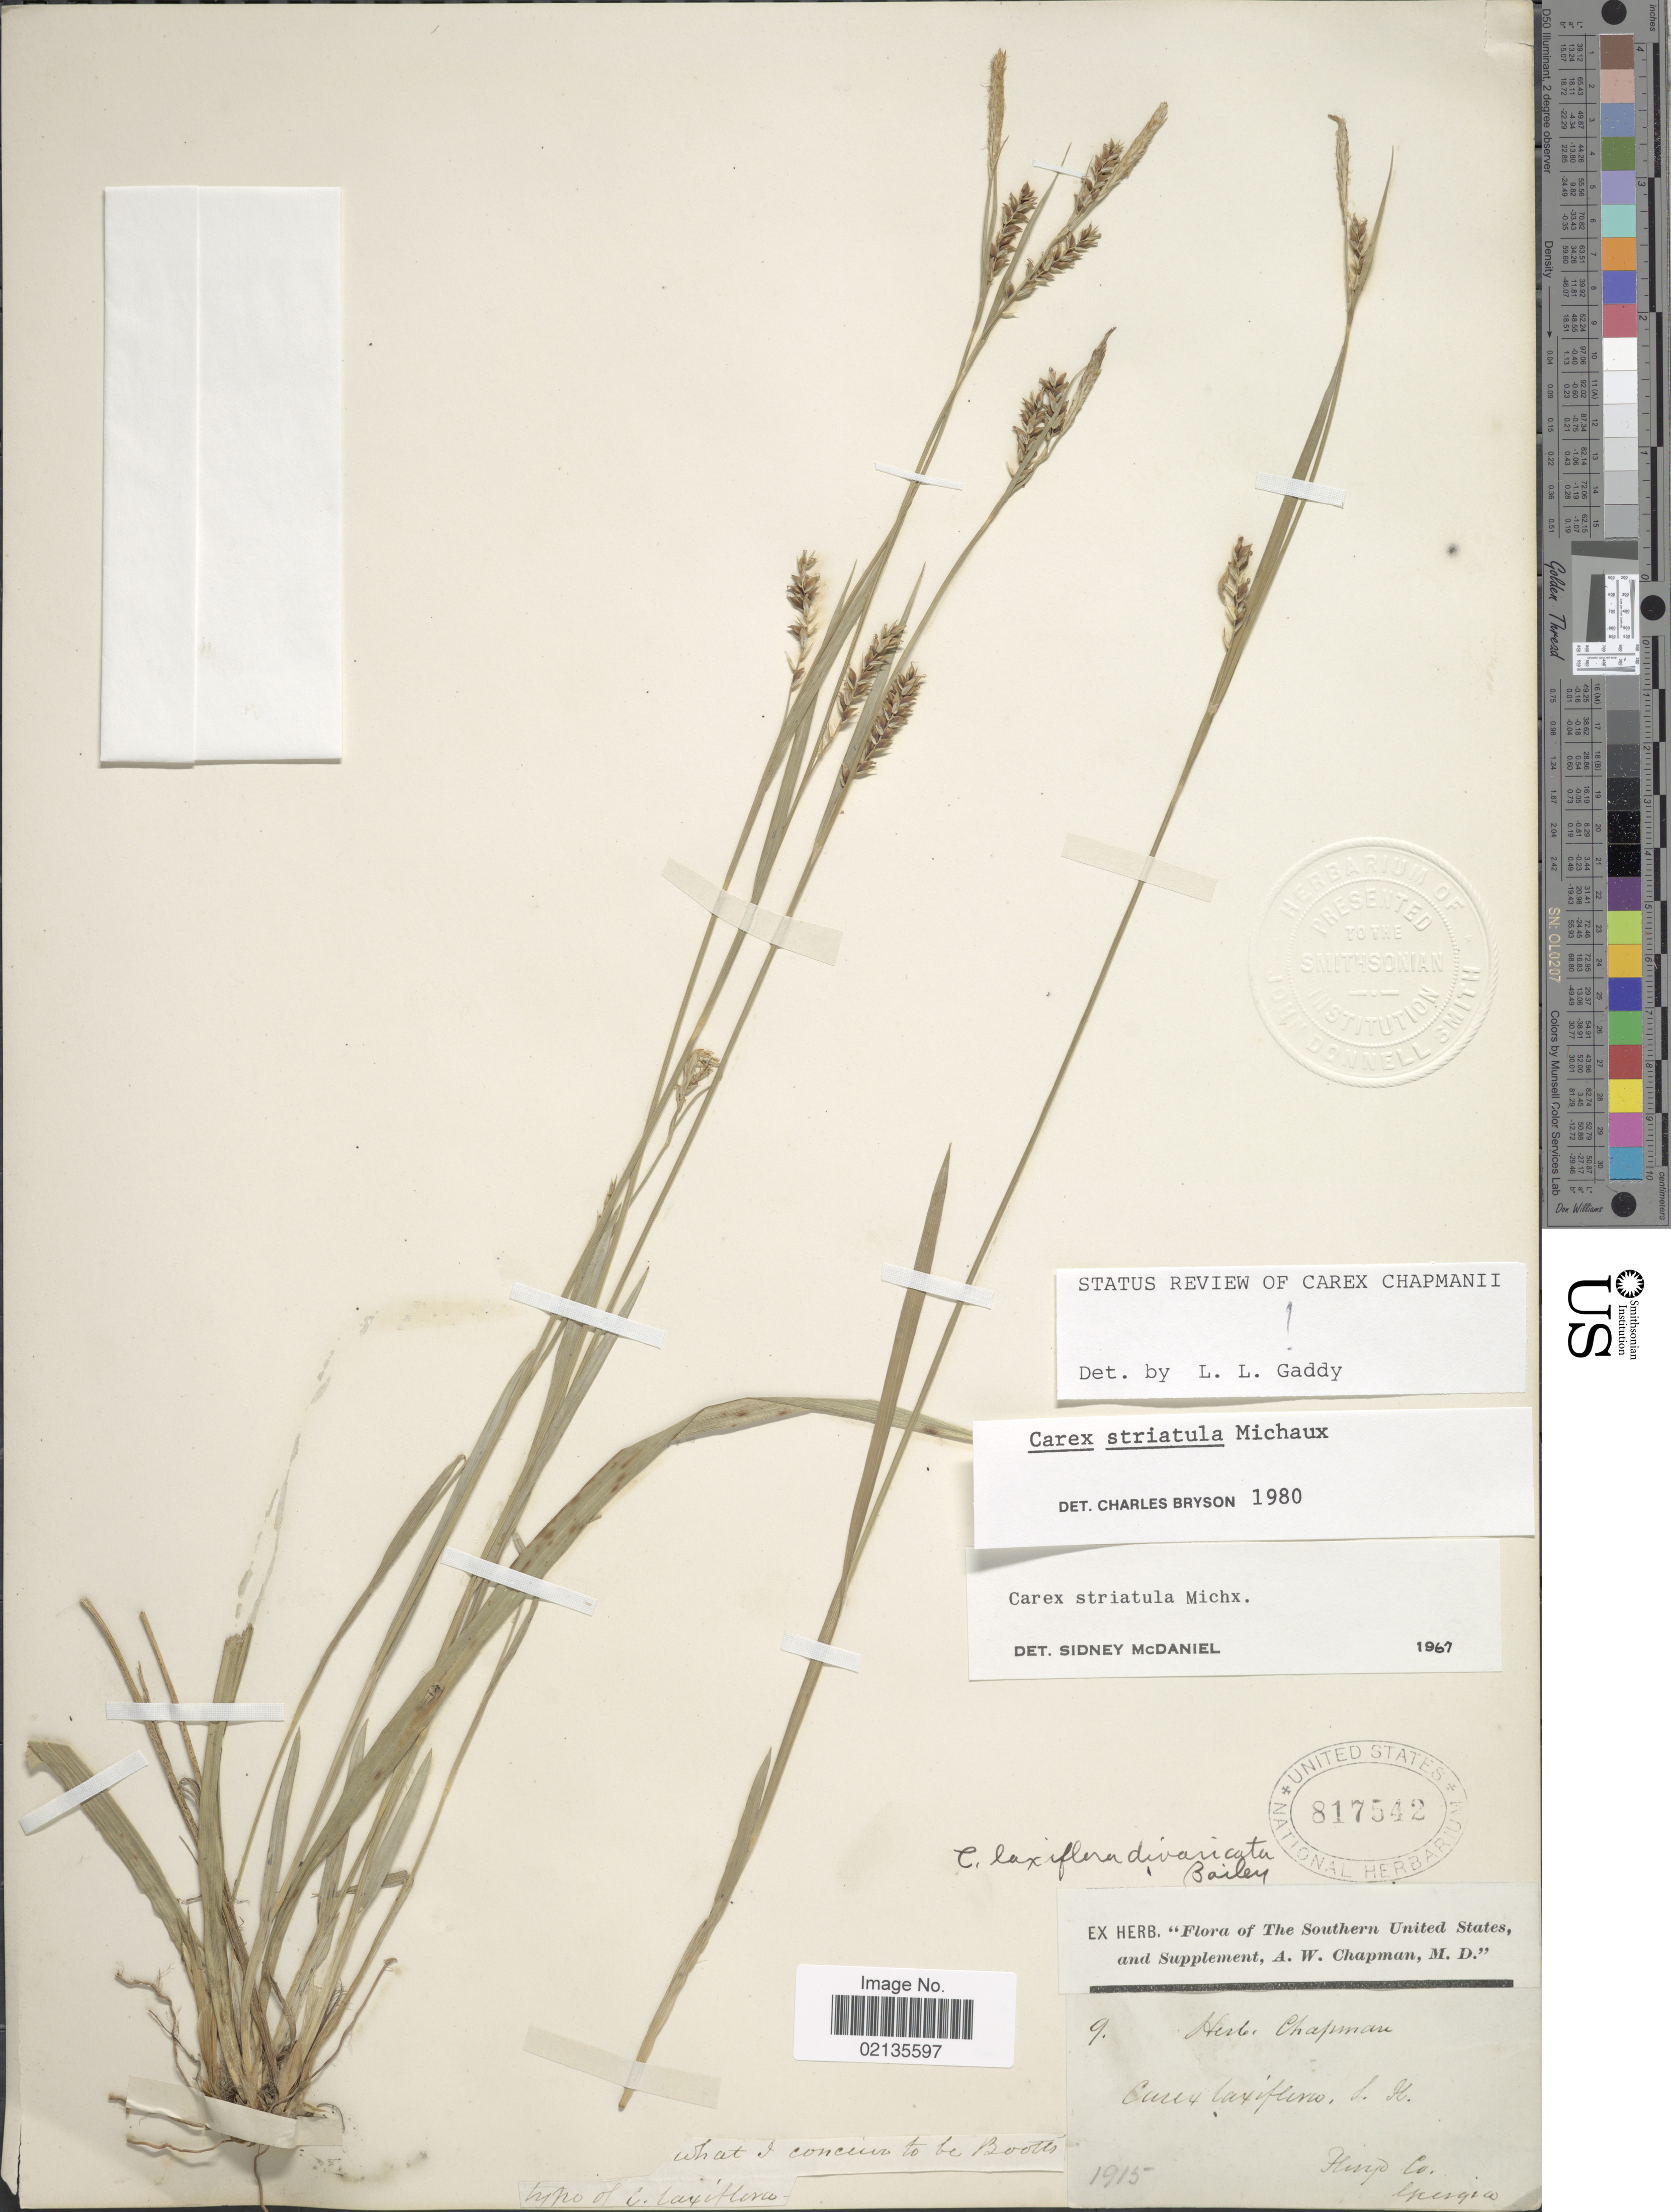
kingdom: Plantae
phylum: Tracheophyta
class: Liliopsida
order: Poales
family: Cyperaceae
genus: Carex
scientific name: Carex striatula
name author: Michx.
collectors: A. W. Chapman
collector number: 9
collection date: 1915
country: United States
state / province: Georgia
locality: Floyd Co.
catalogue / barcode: US 817542